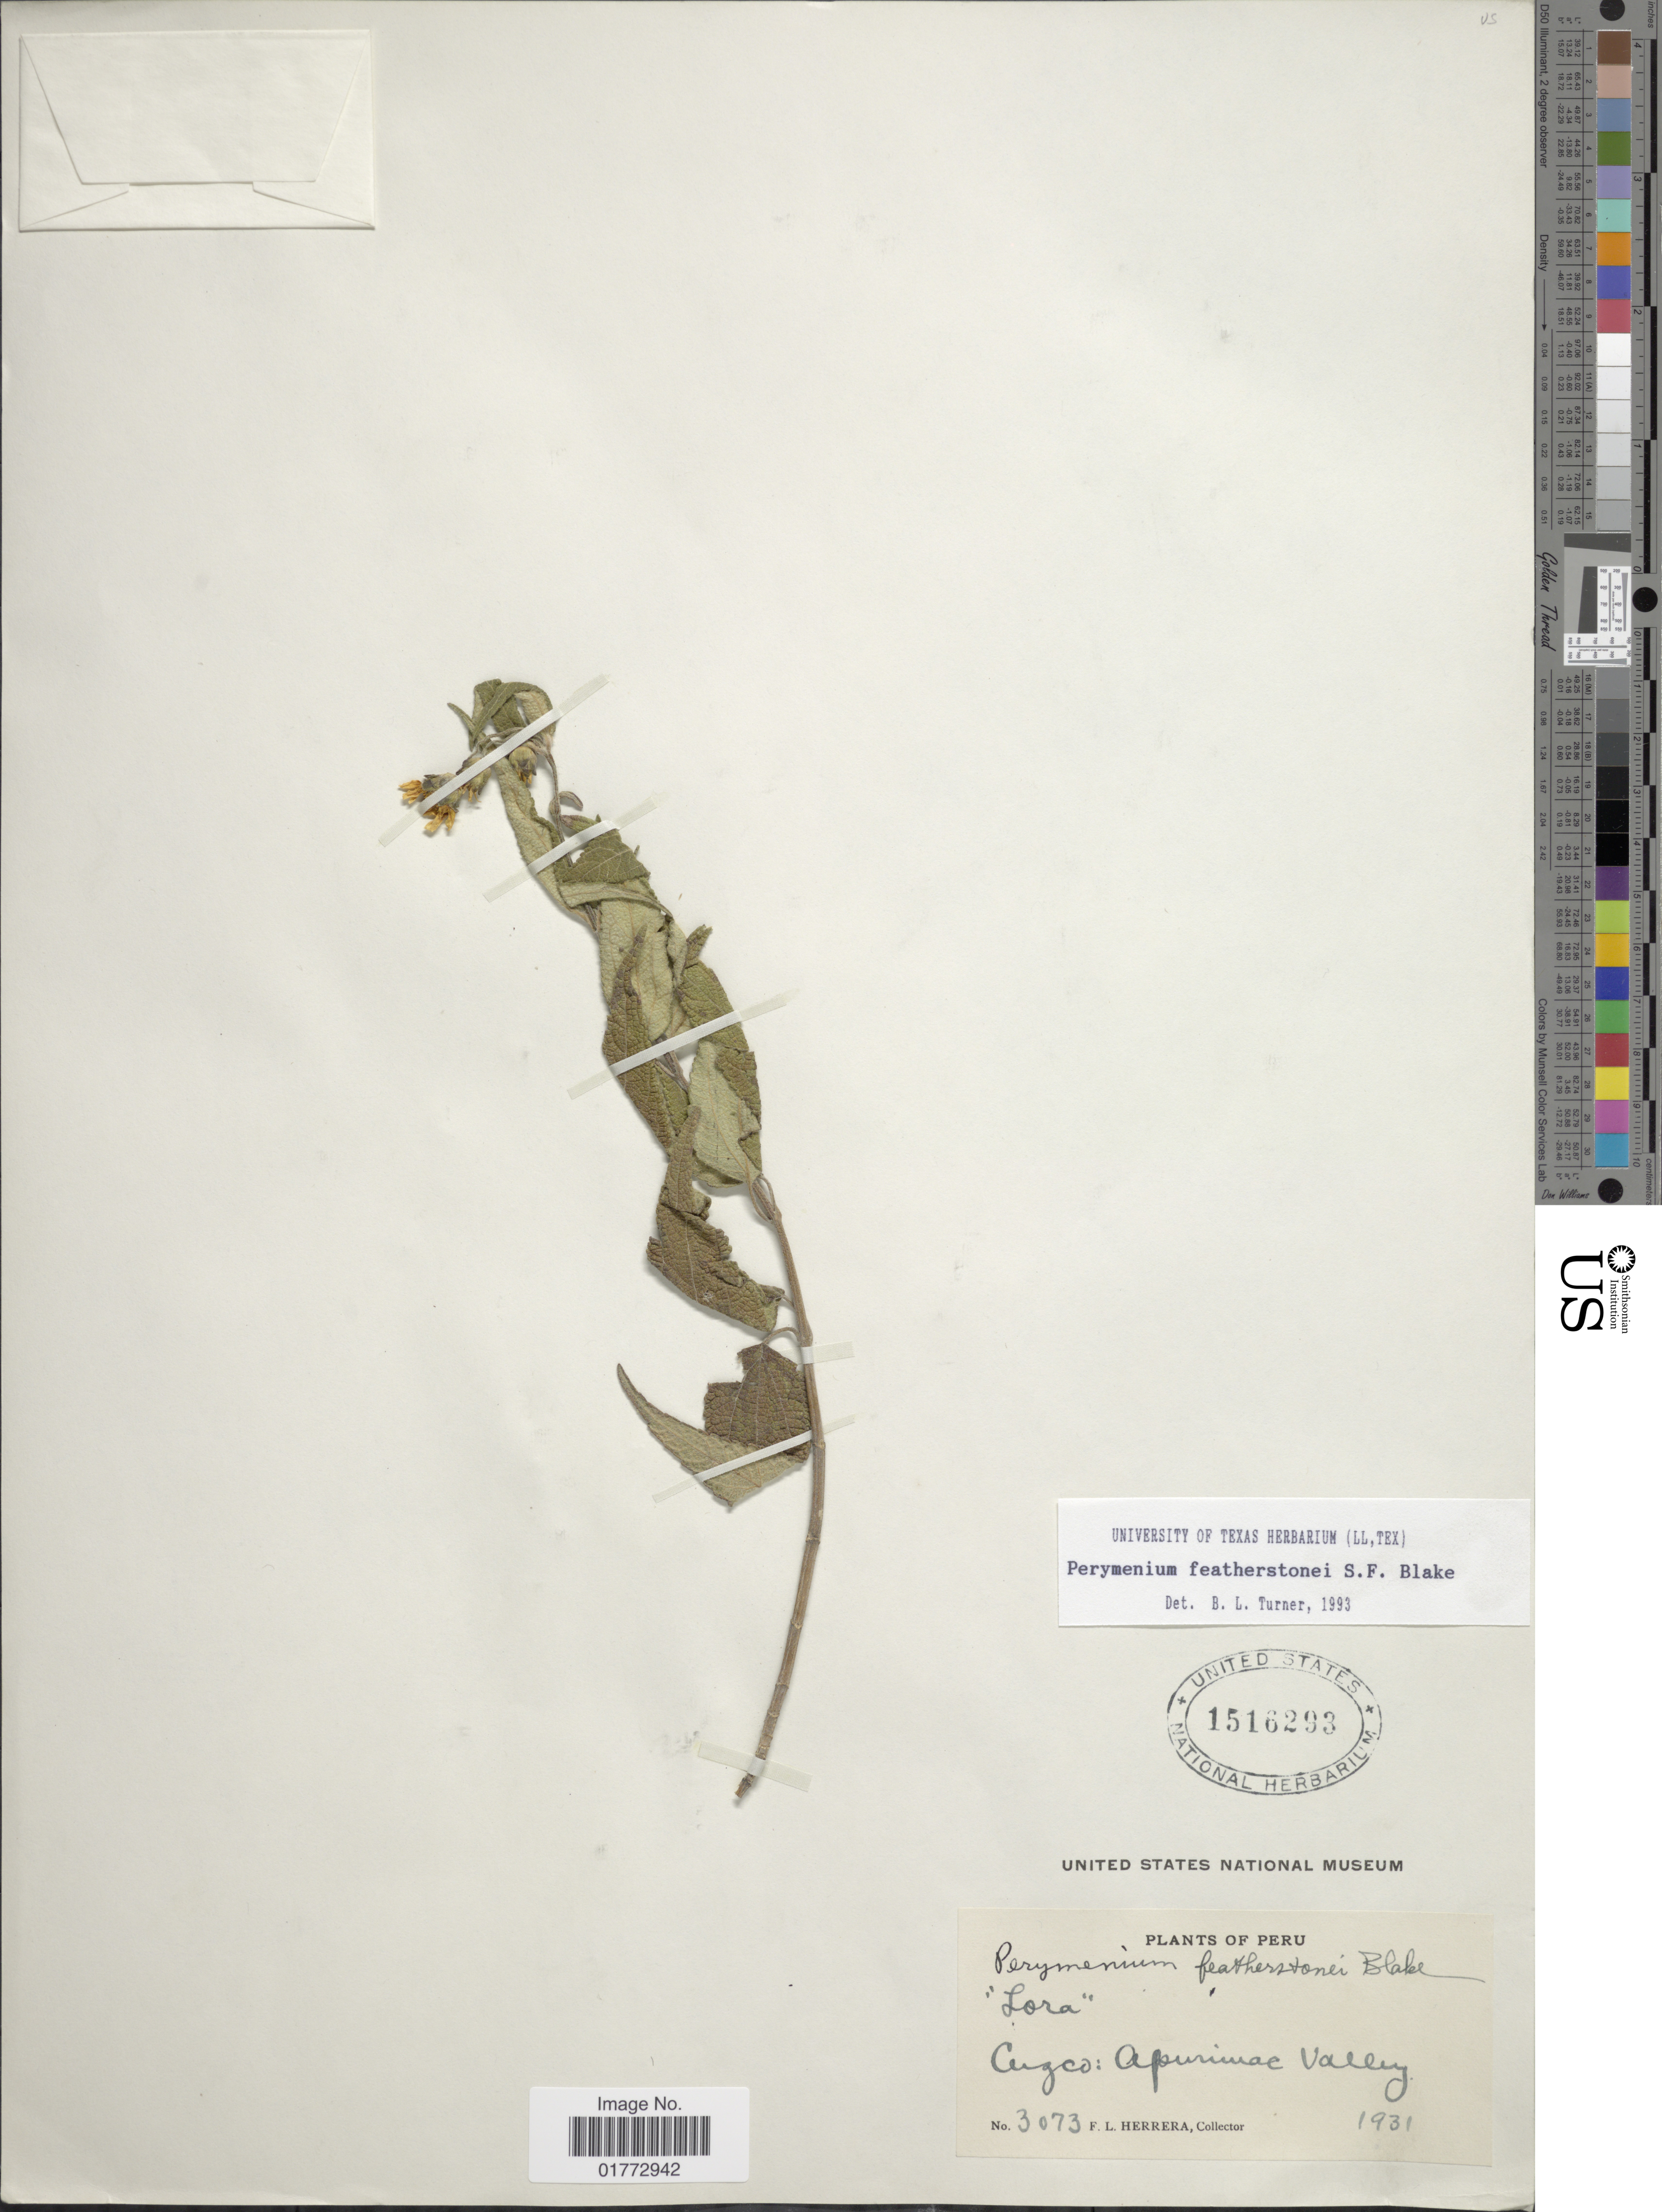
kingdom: Plantae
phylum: Tracheophyta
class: Magnoliopsida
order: Asterales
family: Asteraceae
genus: Perymenium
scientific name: Perymenium featherstonei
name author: S.F. Blake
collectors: F. L. Herrera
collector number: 3073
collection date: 1931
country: Peru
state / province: Cusco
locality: Apurimac Valley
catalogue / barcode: US 1516293